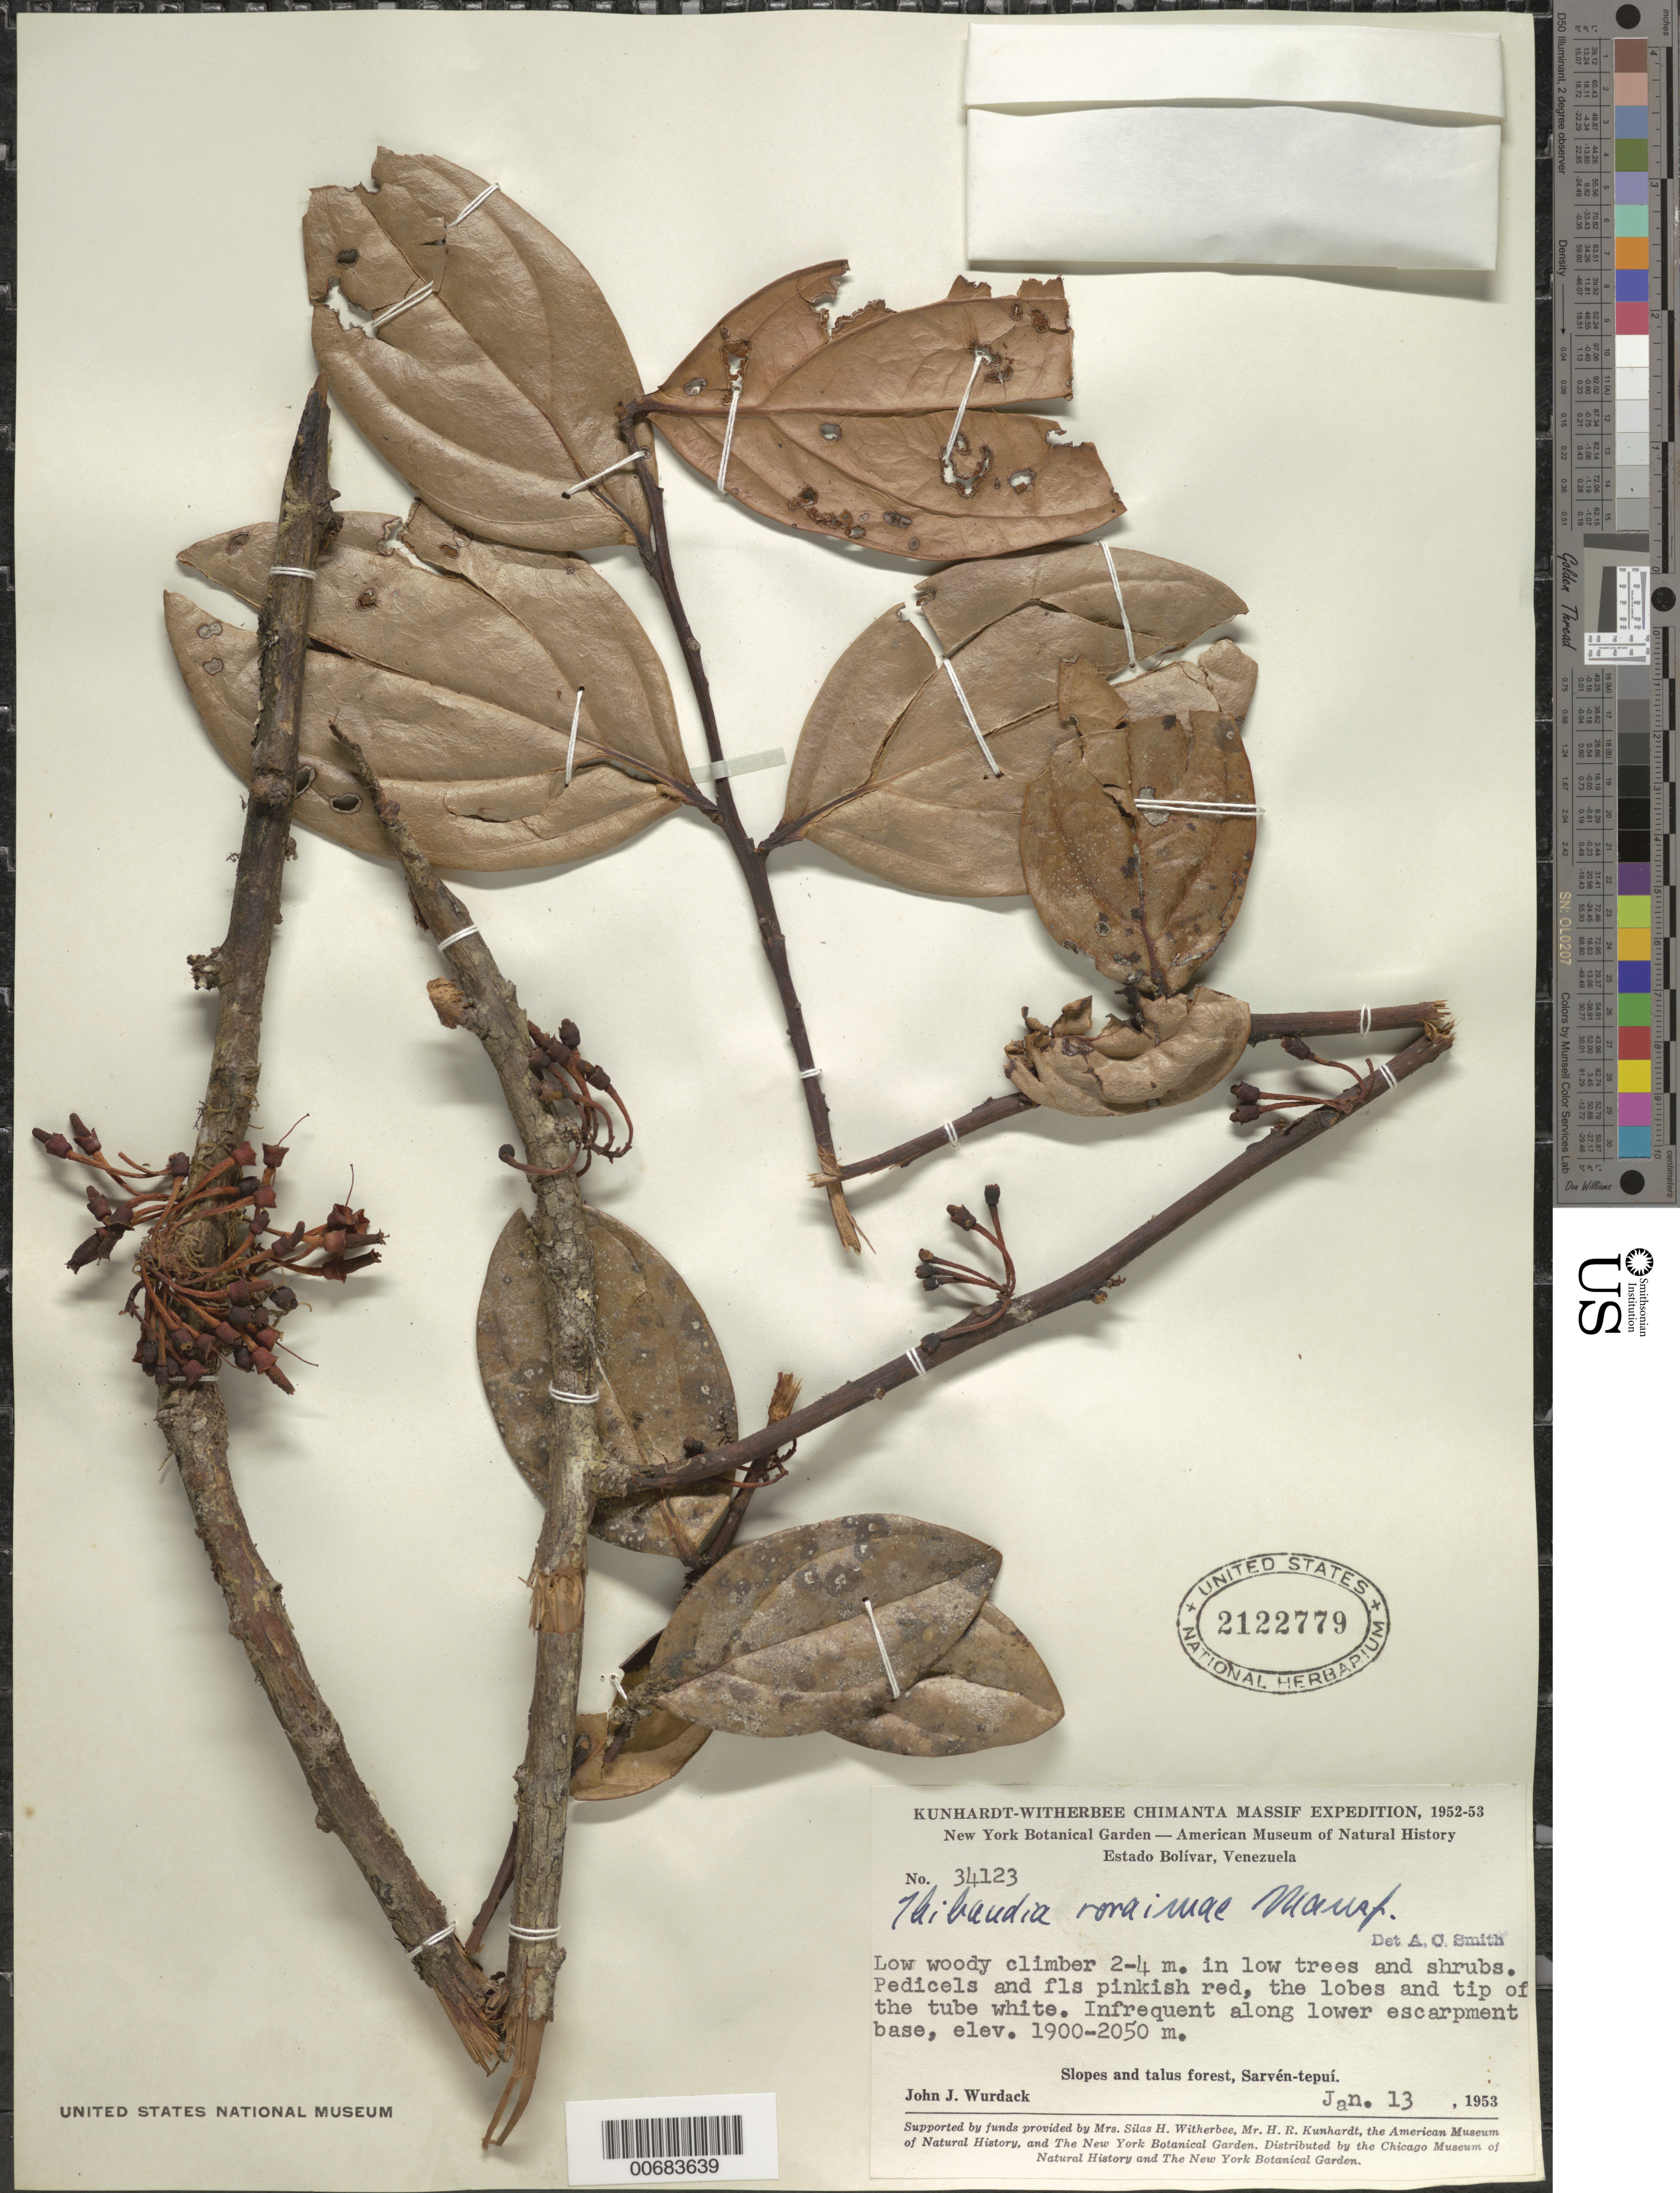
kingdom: Plantae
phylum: Tracheophyta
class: Magnoliopsida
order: Ericales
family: Ericaceae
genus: Thibaudia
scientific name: Thibaudia roraimae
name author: Mansf.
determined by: Smith, A. C.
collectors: J. J. Wurdack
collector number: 34123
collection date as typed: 13-Jan-53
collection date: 1953-01-13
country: Venezuela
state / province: Bolívar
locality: Sarvén-tepuí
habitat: Slopes and talus forest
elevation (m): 1900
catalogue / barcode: US 2122779